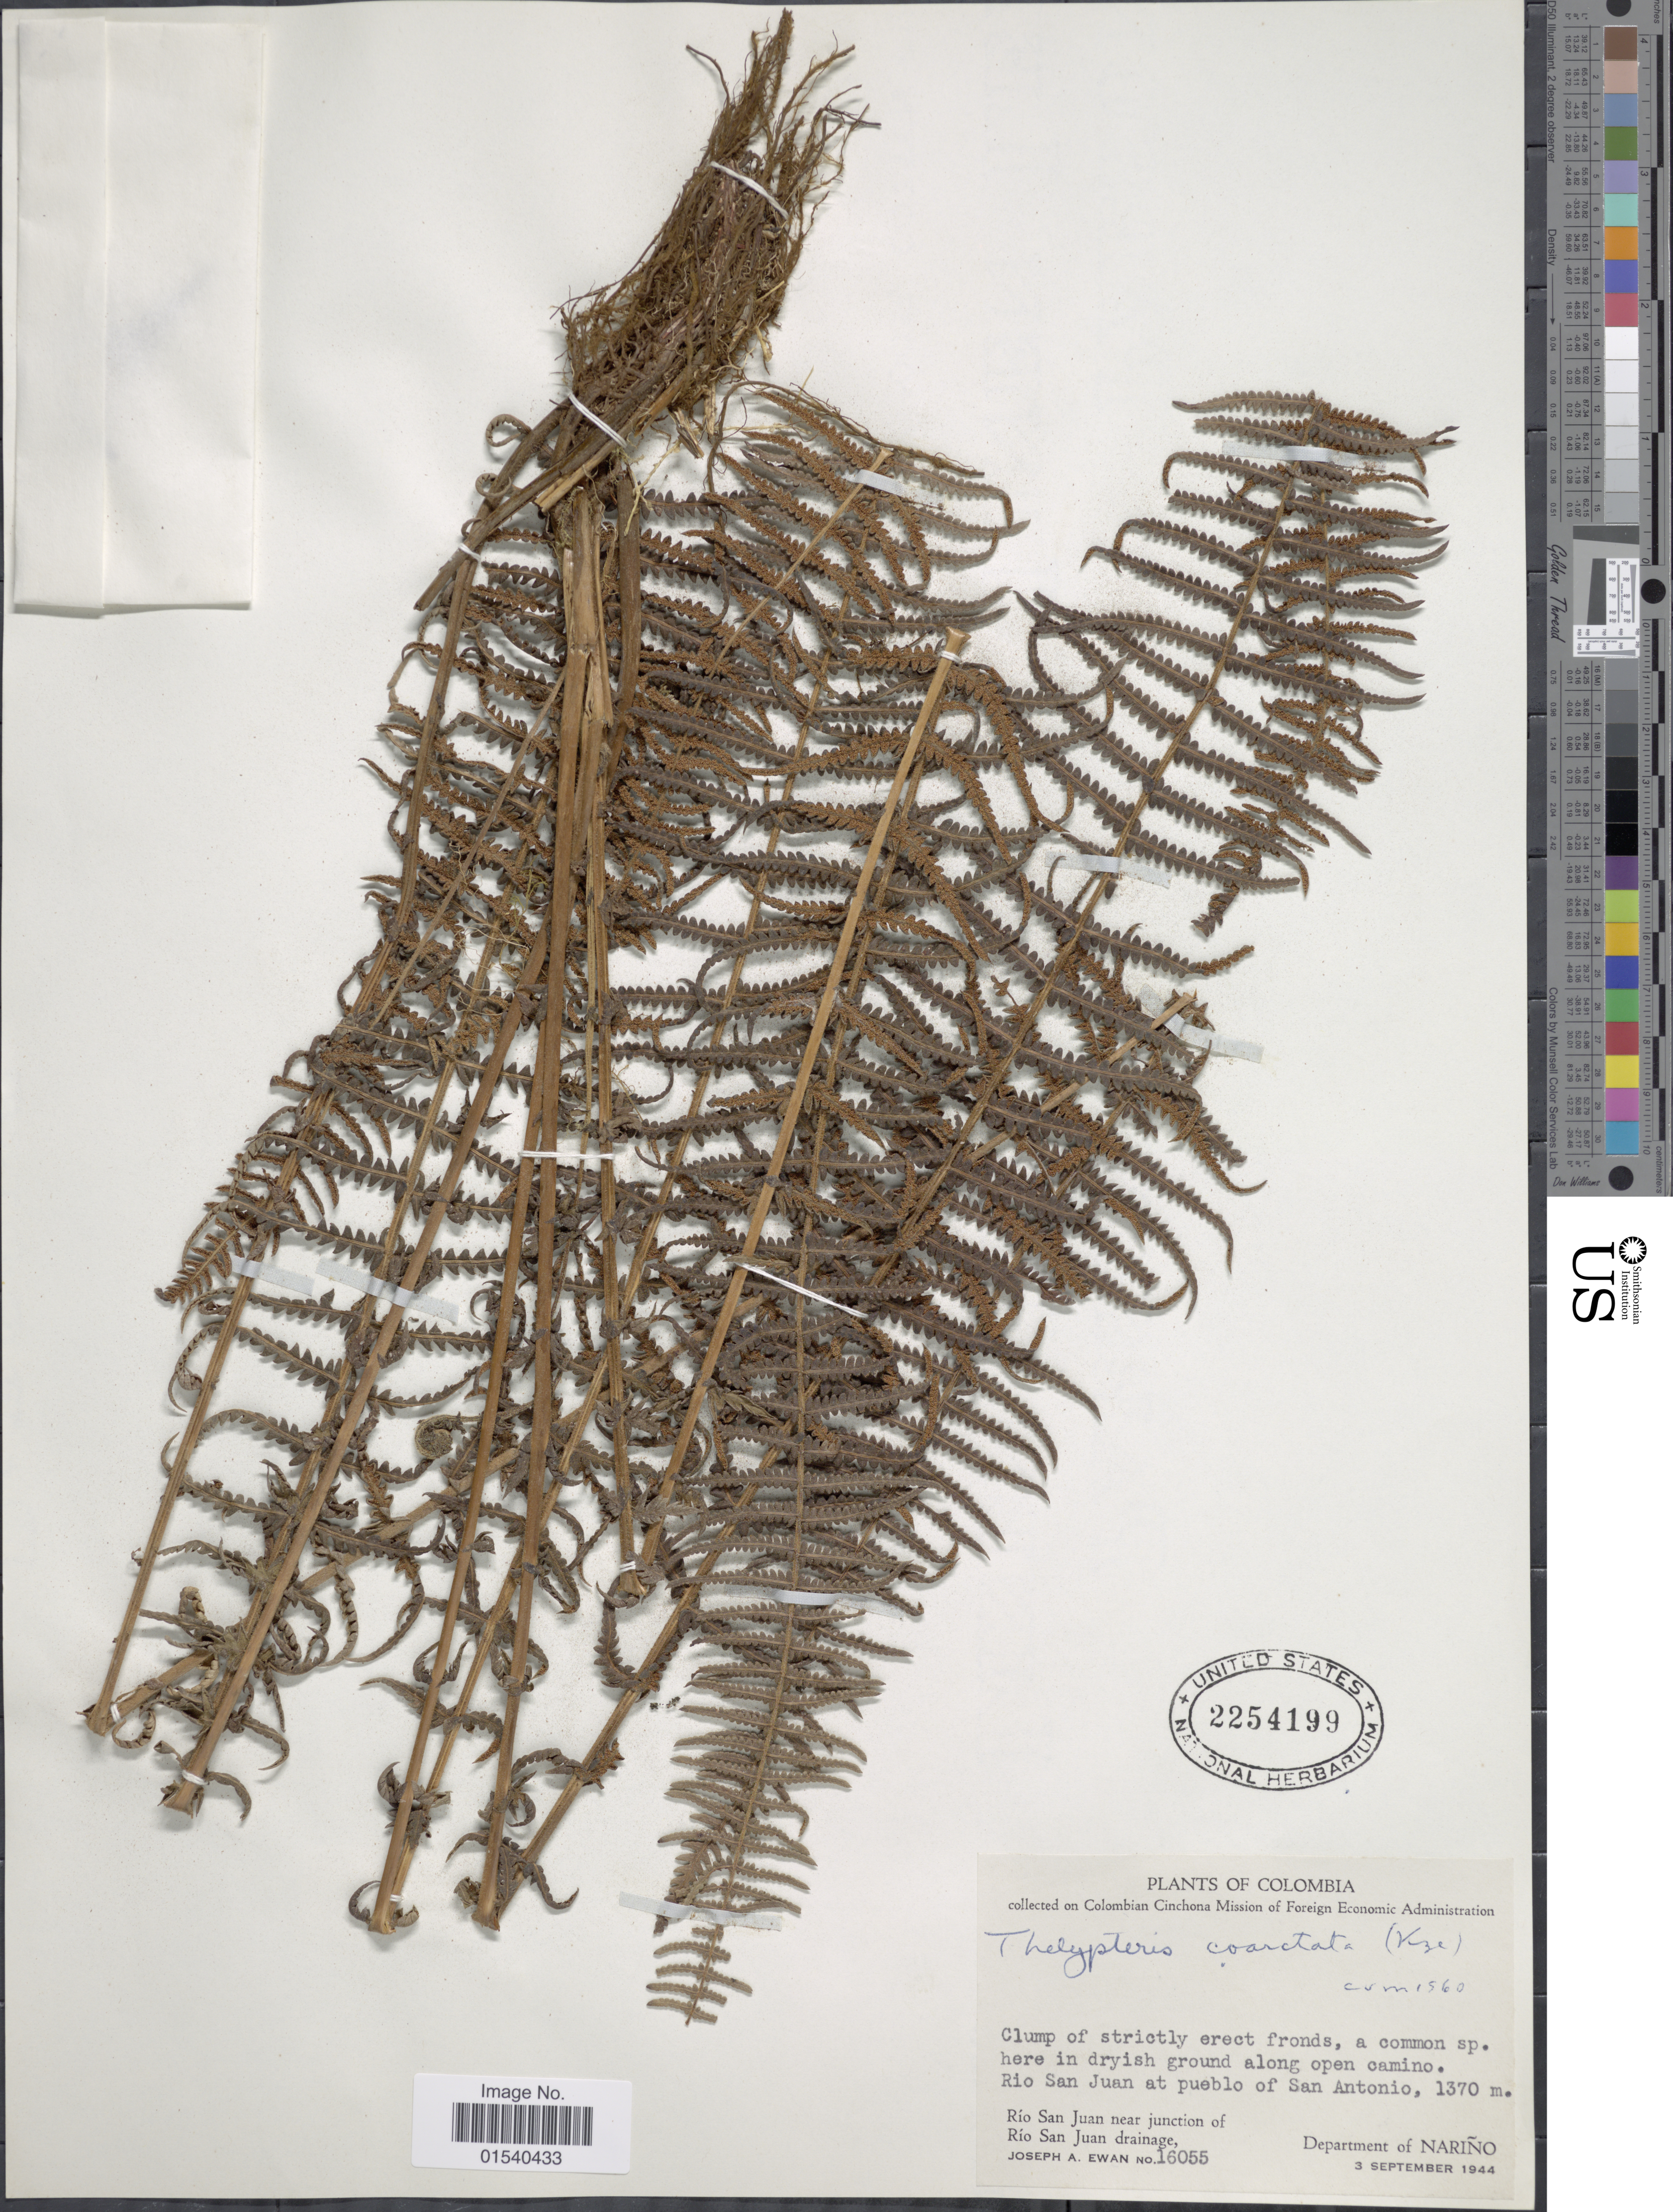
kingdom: Plantae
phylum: Tracheophyta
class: Polypodiopsida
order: Polypodiales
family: Thelypteridaceae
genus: Amauropelta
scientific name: Amauropelta opposita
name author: (Vahl) Pic. Serm.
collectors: J. A. Ewan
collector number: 16055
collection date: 1944-09-03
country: Colombia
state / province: Nariño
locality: Rio San Juan at pueblo of San Antonio, Río San Juan near Junction of Río San Juan drainage, Department of Nariño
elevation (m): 1370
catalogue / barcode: US 2254199